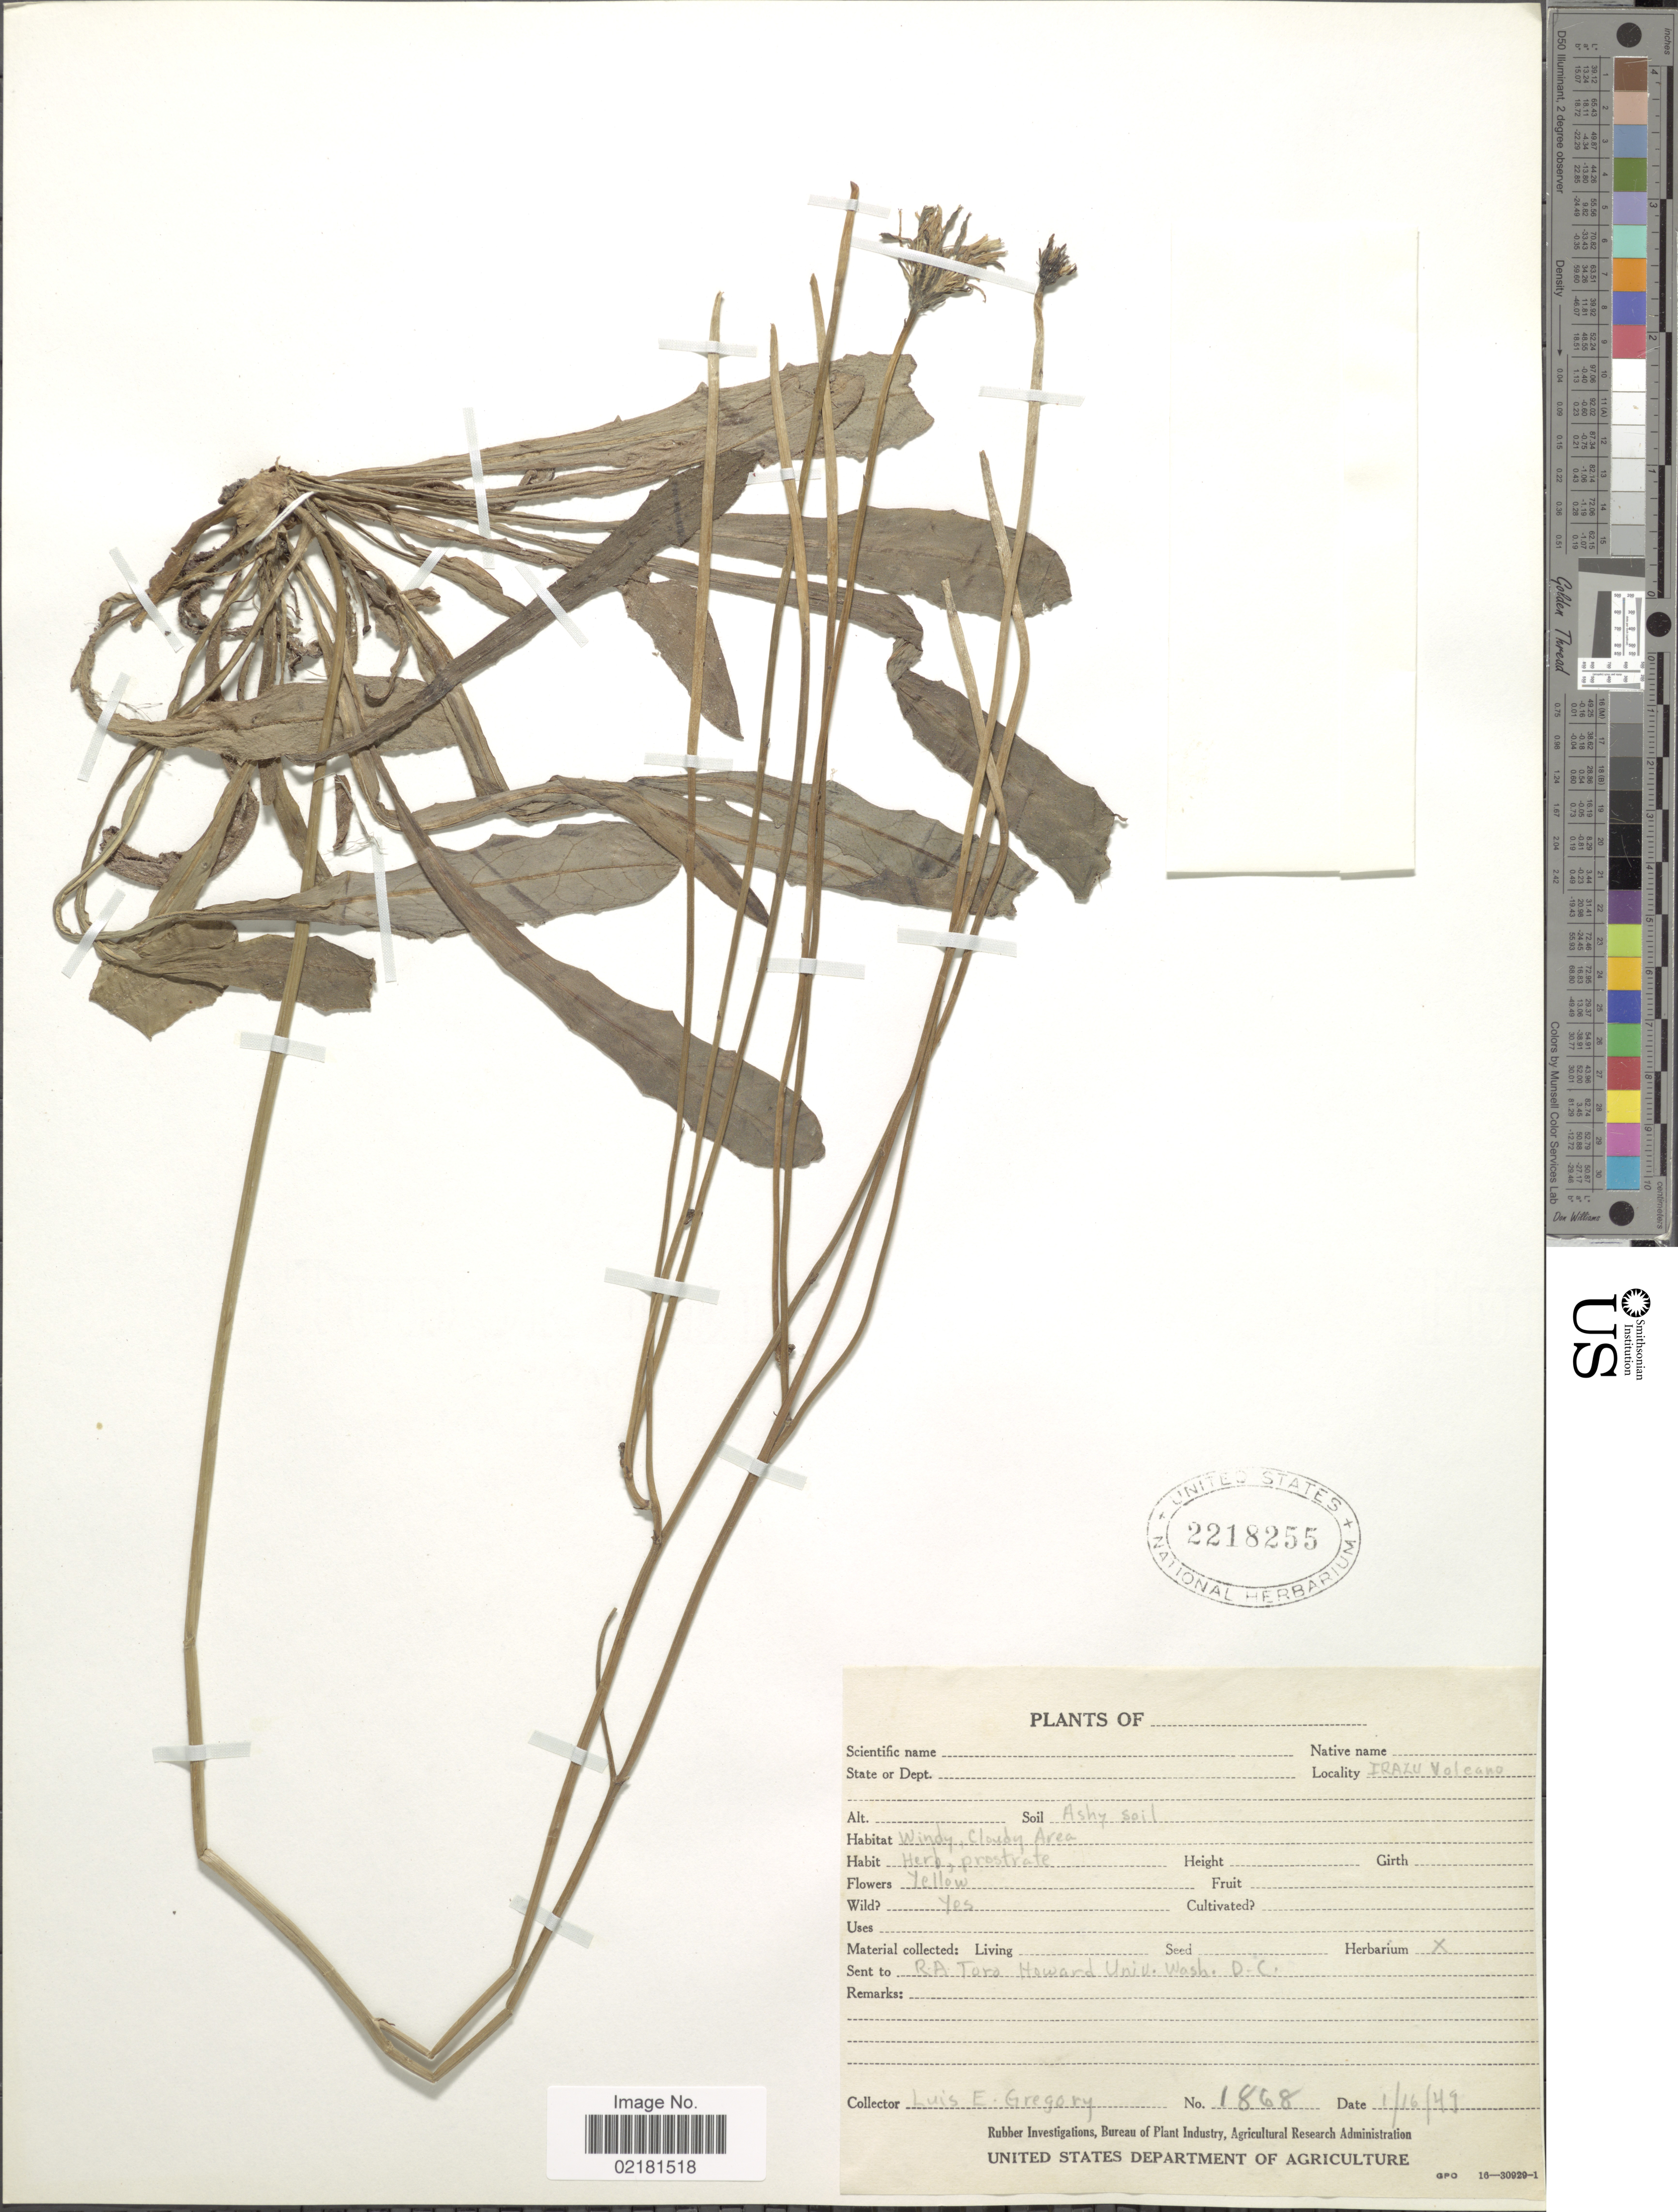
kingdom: Plantae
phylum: Tracheophyta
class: Magnoliopsida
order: Asterales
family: Asteraceae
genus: Hieracium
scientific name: Hieracium repandulare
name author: Druce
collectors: L. E. Gregory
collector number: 1868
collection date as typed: Transcribed d/m/y: 16/1/49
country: Costa Rica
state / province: Cartago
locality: Irazu Volcano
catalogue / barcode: US 2218255